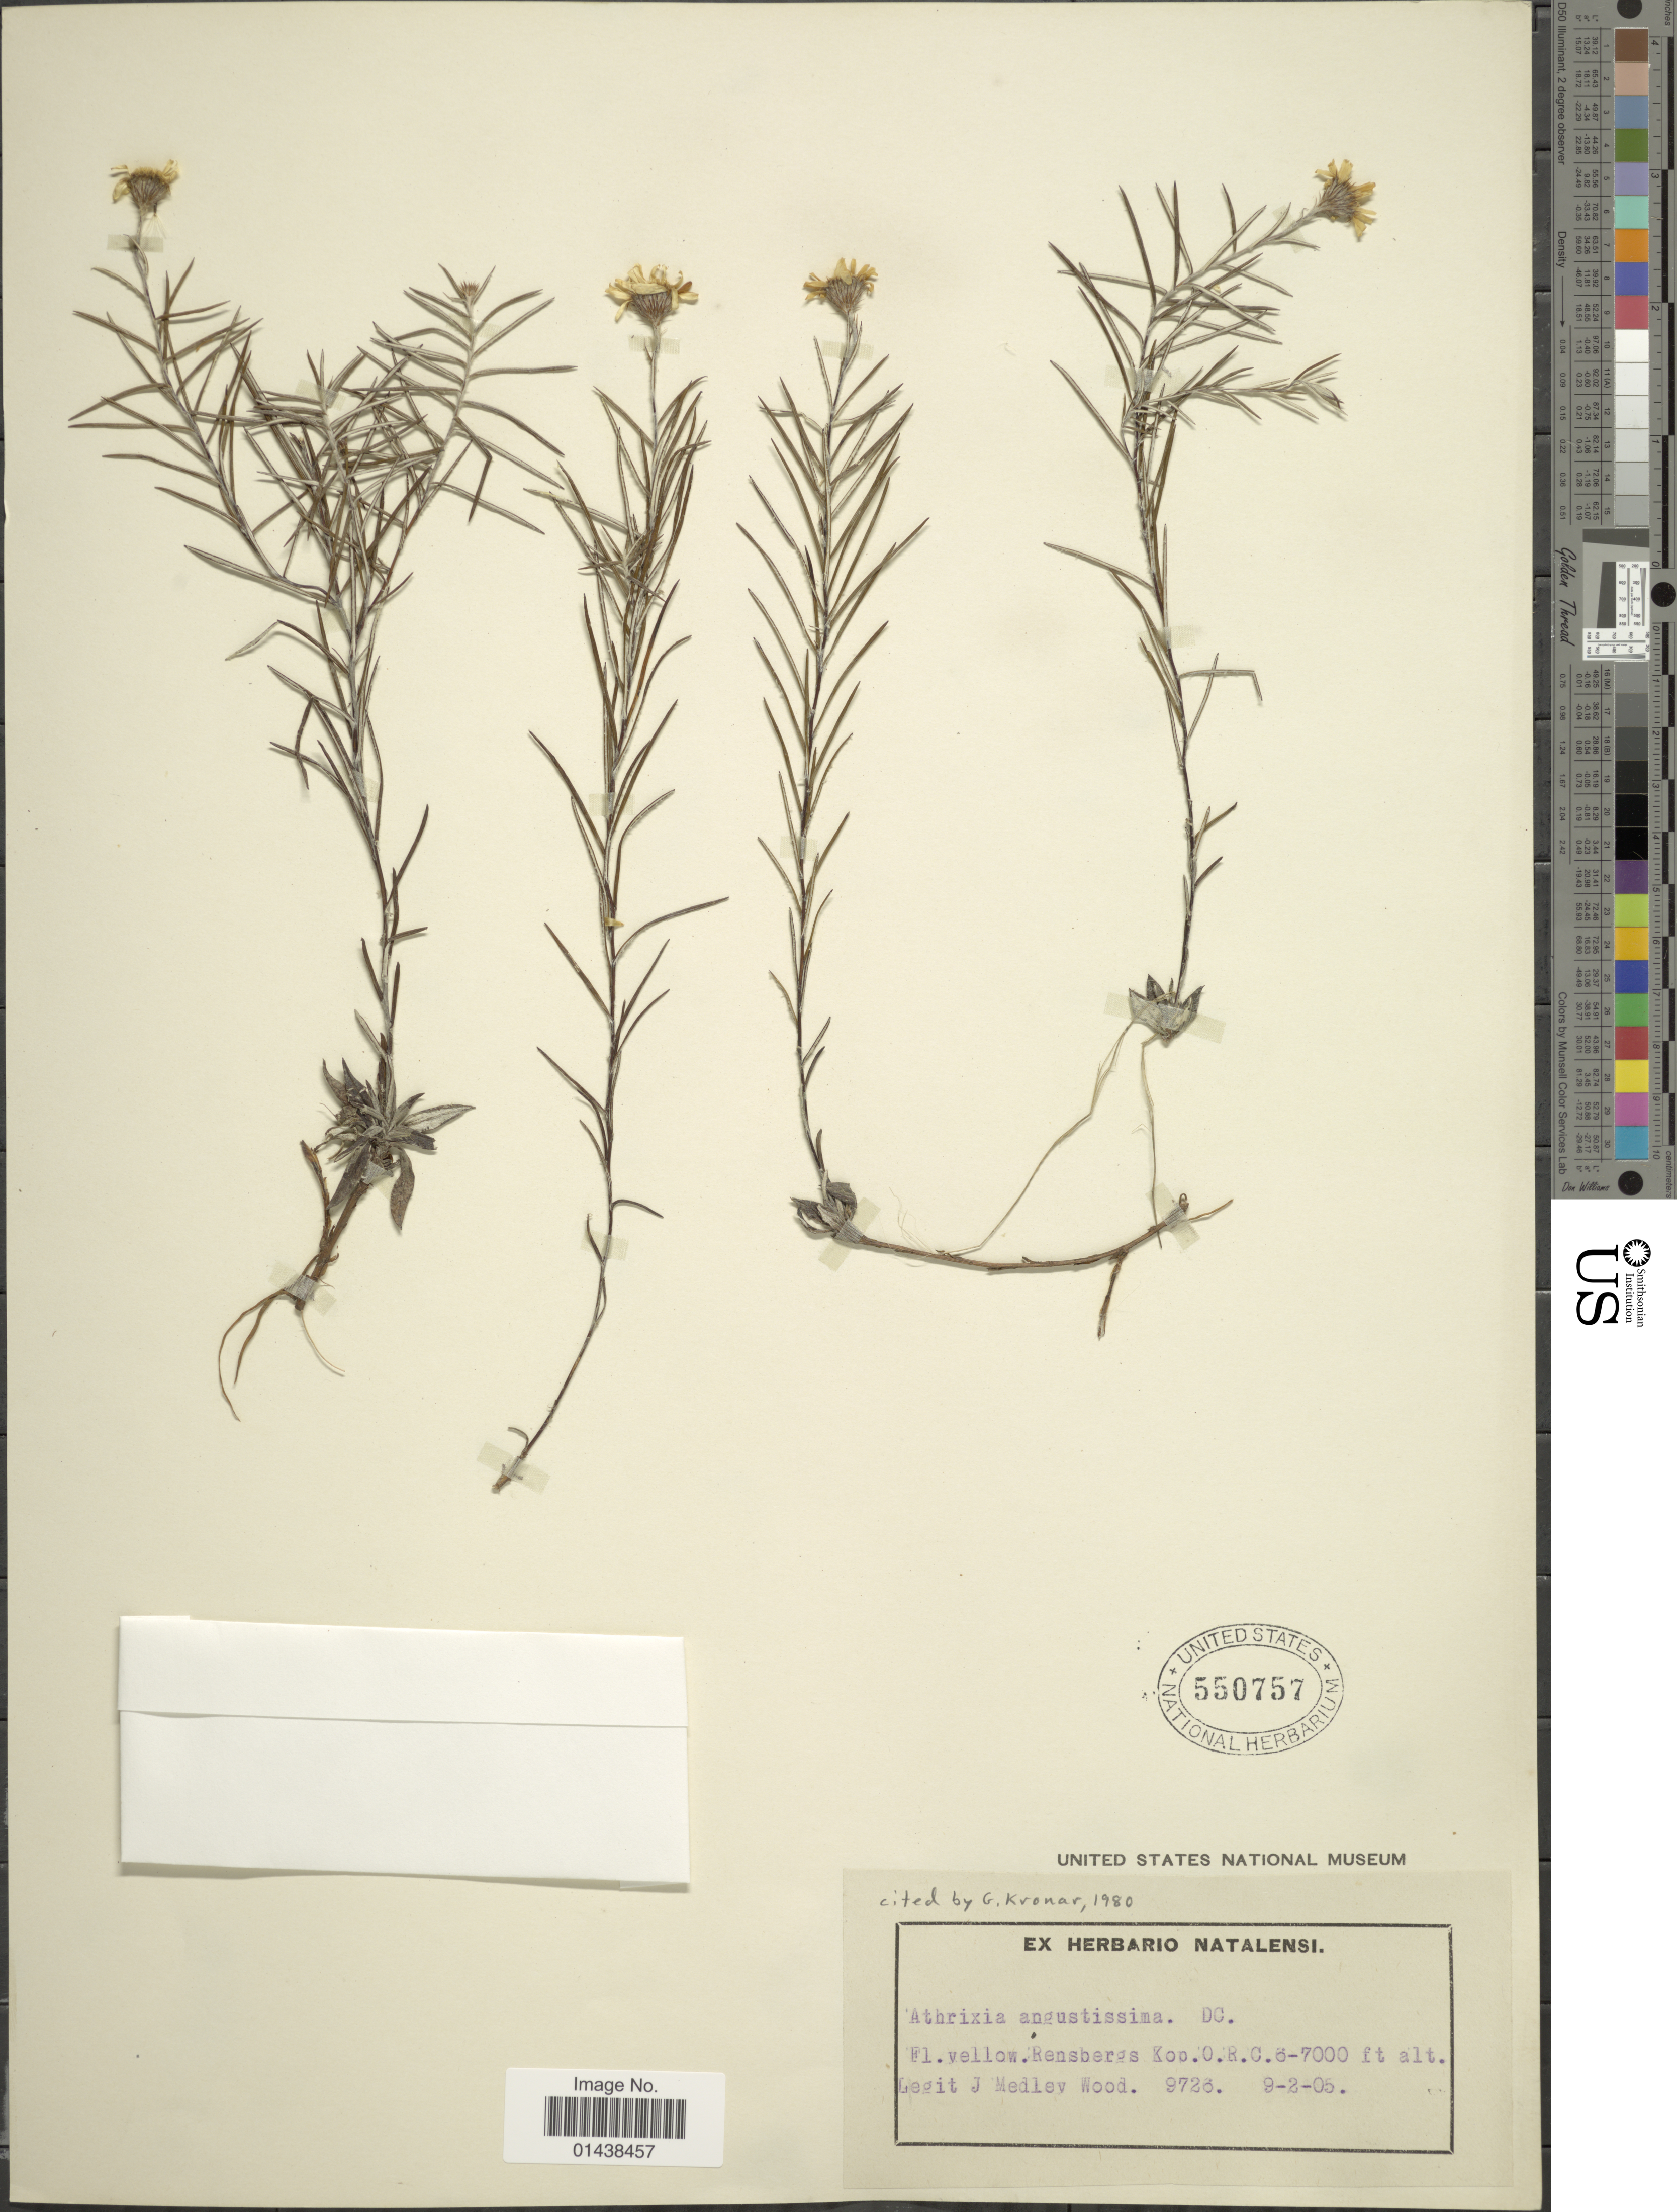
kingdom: Plantae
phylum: Tracheophyta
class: Magnoliopsida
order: Asterales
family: Asteraceae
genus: Athrixia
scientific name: Athrixia angustissima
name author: DC.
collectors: J. M. Wood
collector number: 9726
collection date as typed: Transcribed d/m/y: 9/2/5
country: South Africa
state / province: Free State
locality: Rensbergs Kop.O.R.C.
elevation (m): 2134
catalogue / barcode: US 550757